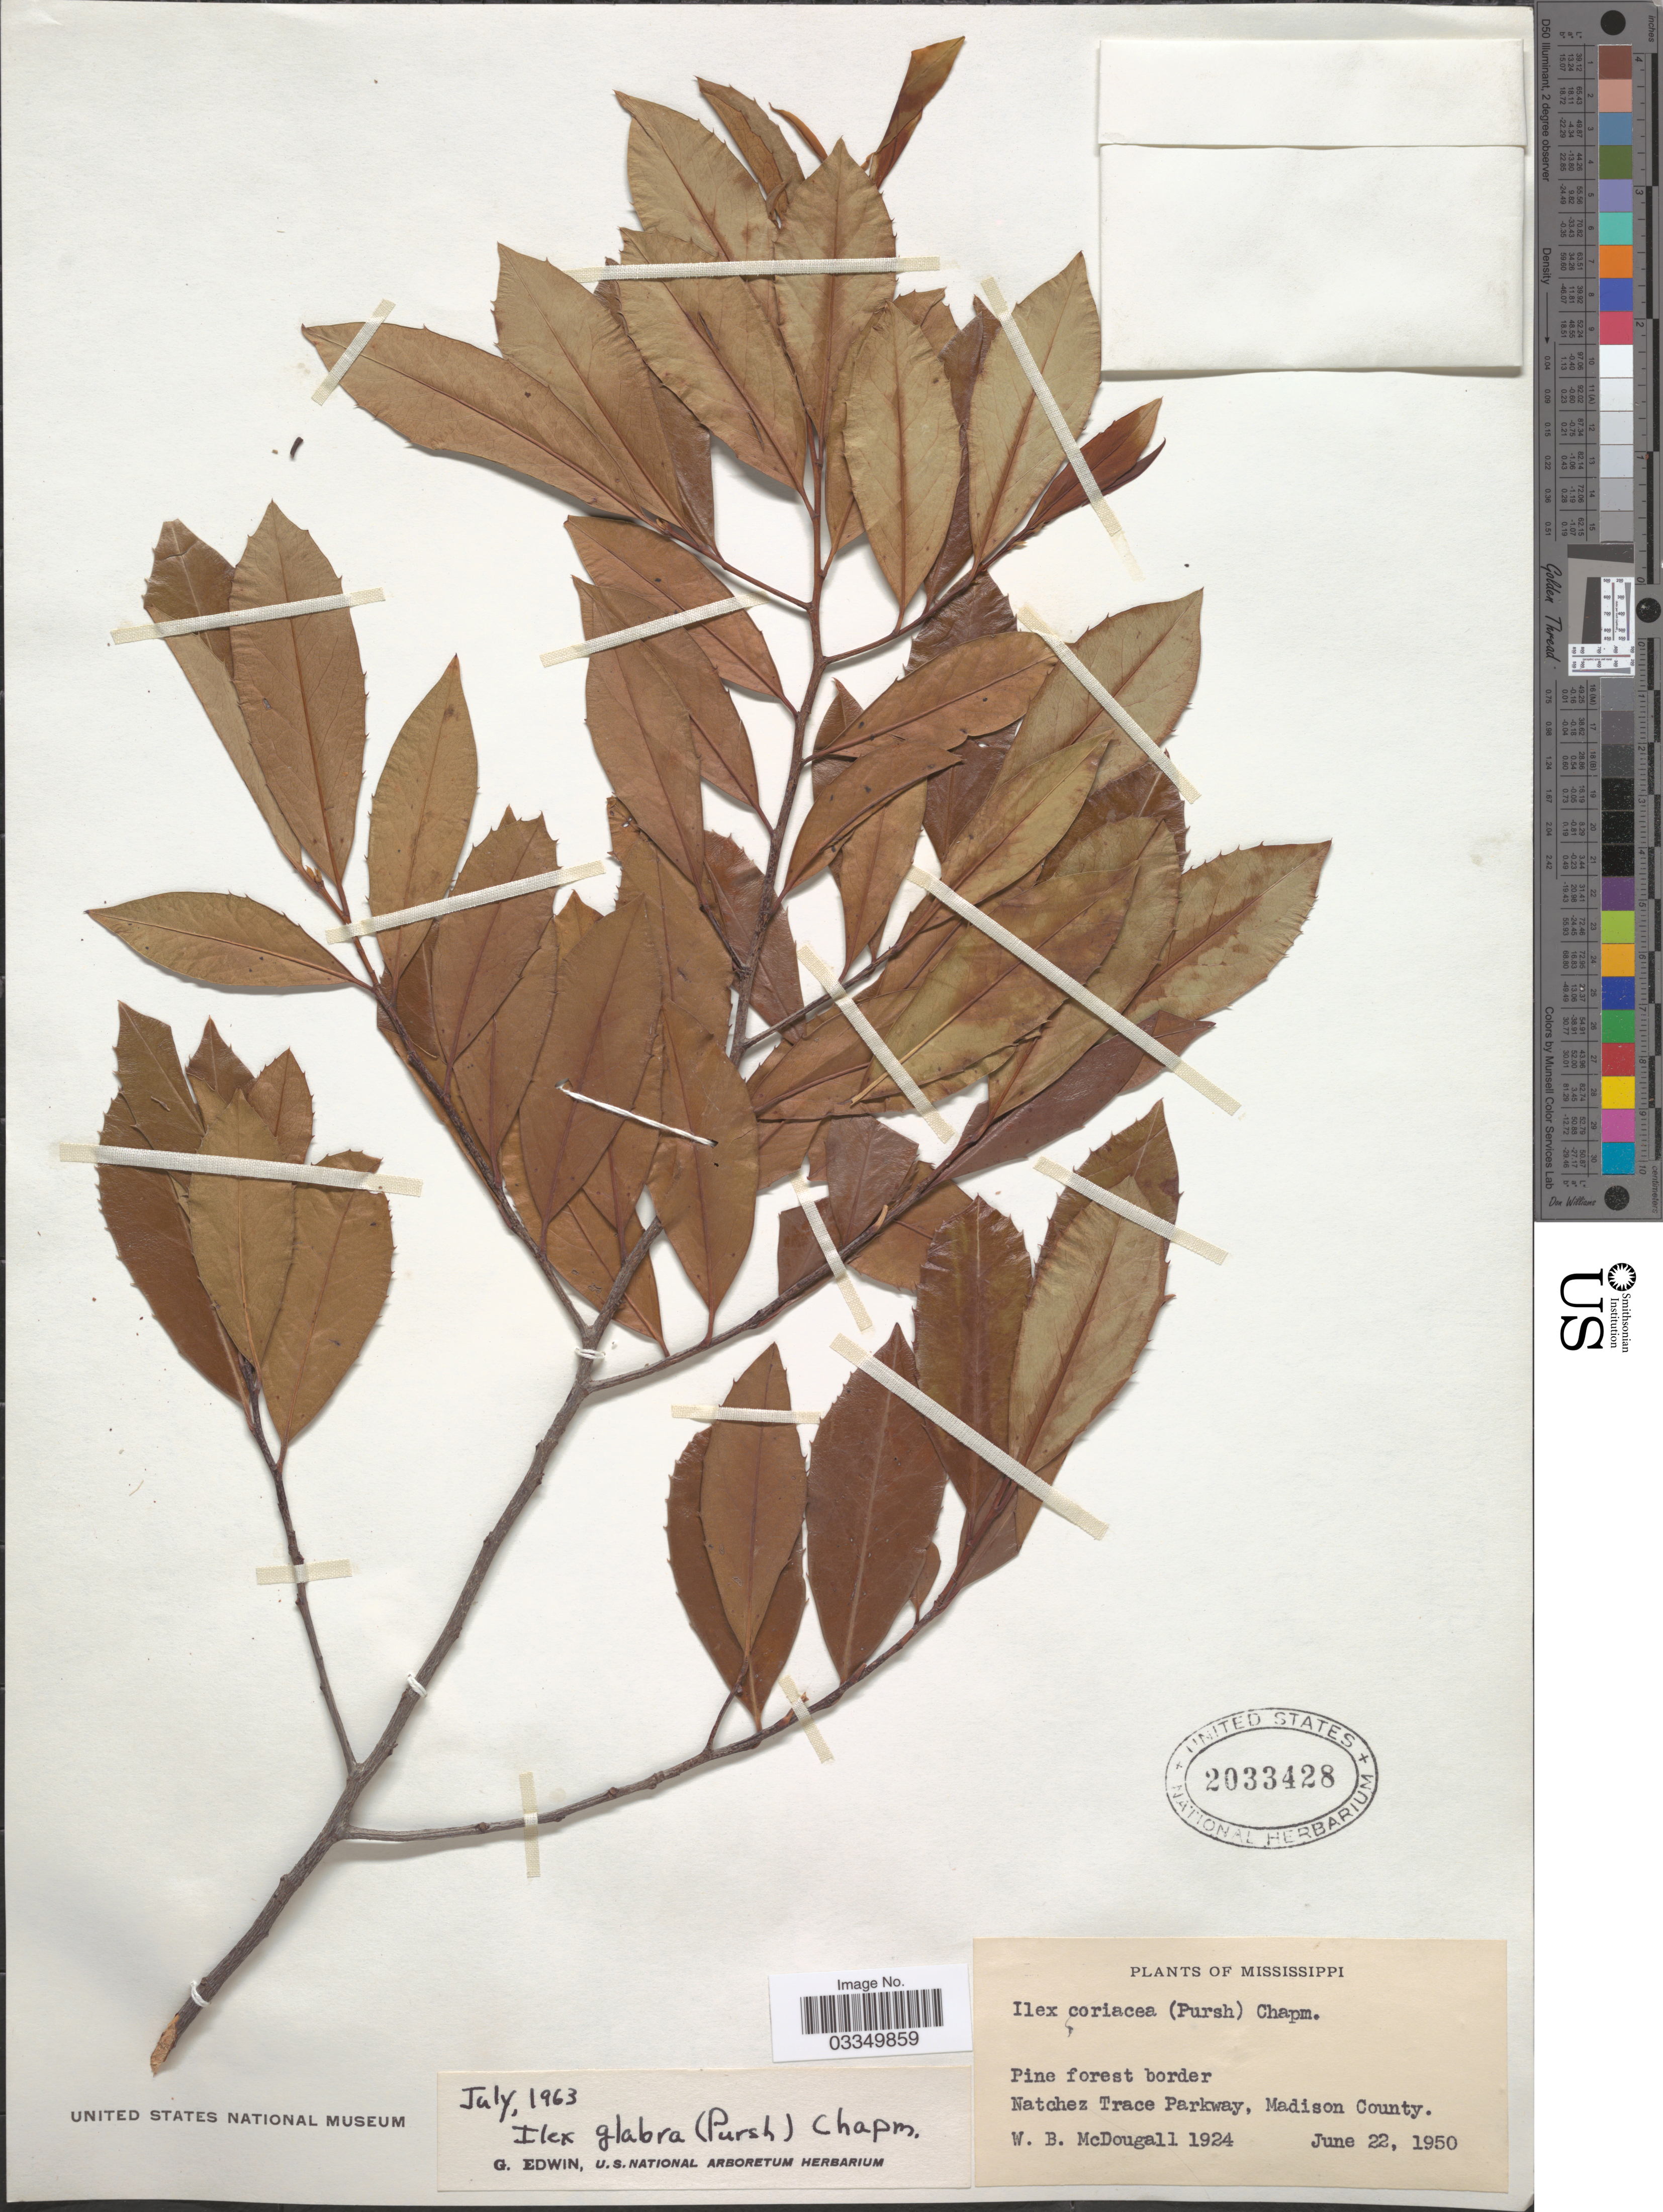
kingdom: Plantae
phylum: Tracheophyta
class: Magnoliopsida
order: Aquifoliales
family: Aquifoliaceae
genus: Ilex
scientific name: Ilex glabra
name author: (L.) A. Gray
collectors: W. B. McDougall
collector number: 1924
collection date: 1950-06-22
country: United States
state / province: Mississippi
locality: Natchez Trace Parkway, Madison County.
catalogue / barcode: US 2033428